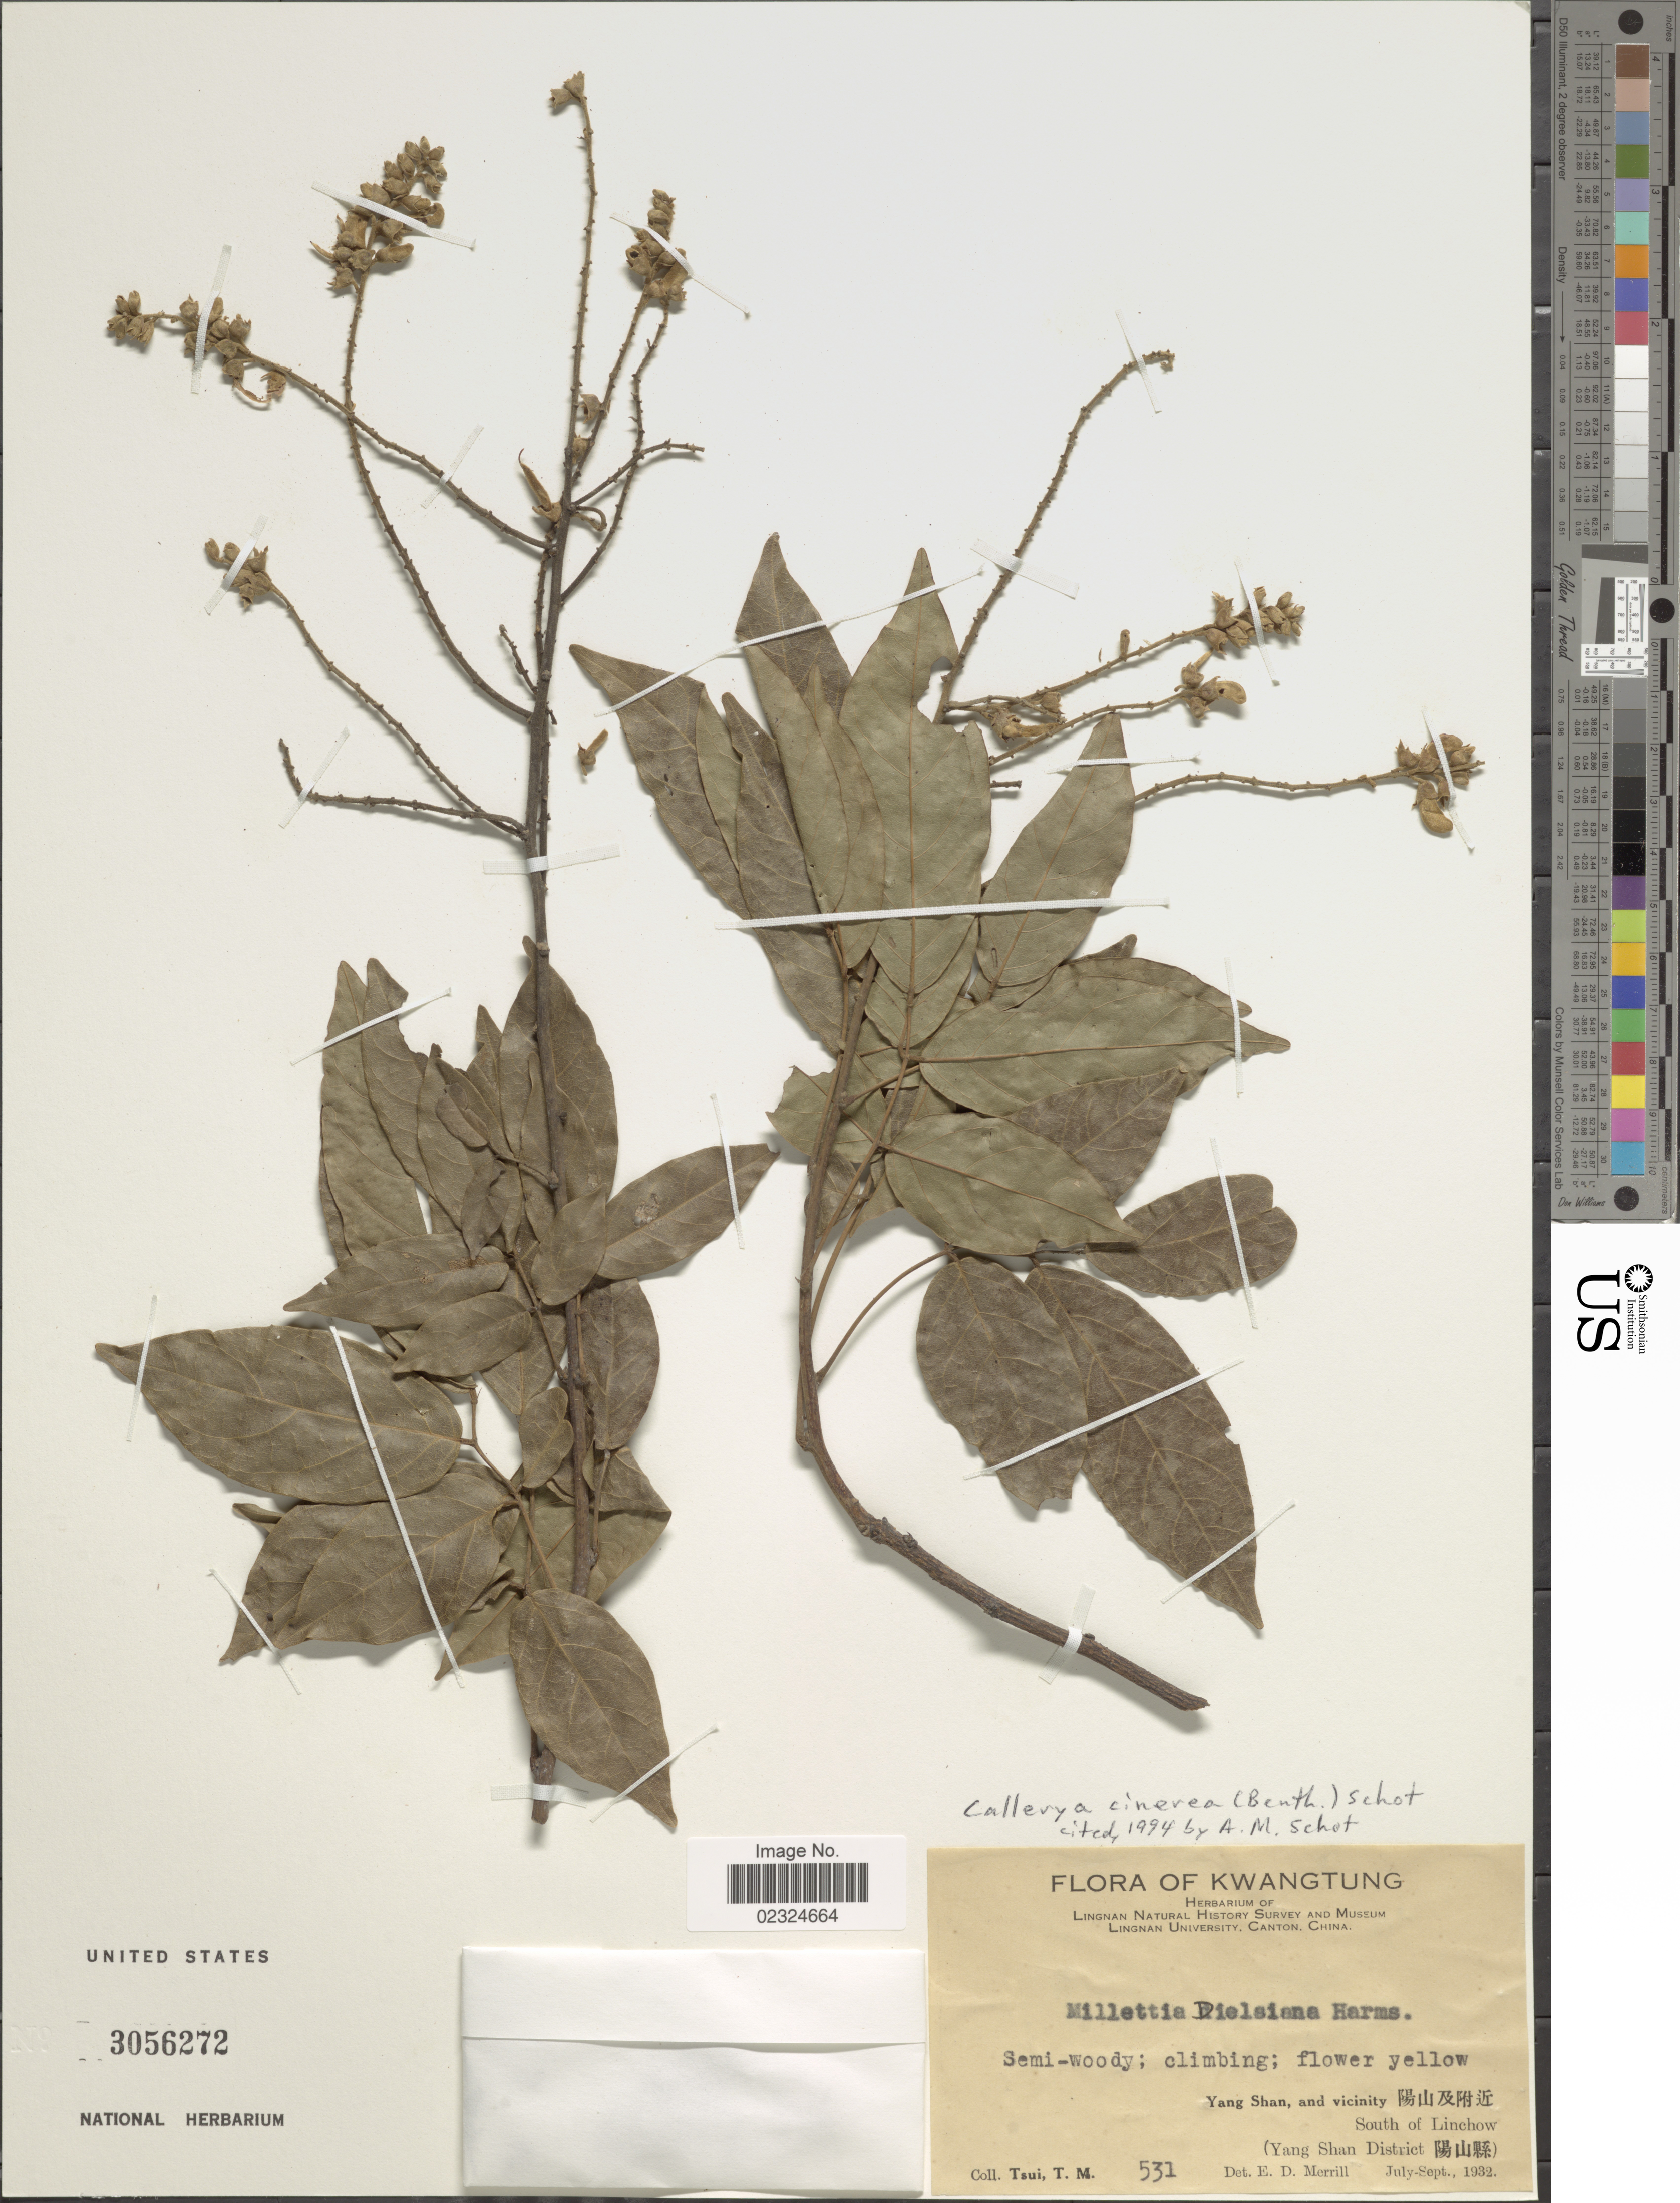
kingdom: Plantae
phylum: Tracheophyta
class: Magnoliopsida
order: Fabales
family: Fabaceae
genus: Callerya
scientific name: Callerya cinerea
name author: (Benth.) Schot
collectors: T. Tsui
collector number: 531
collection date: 1932-07/1932-09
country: China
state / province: Guangdong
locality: Kwangtung, Yang Shin and vicinity South of Linchow (Yang Shan District)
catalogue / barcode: US 3056272